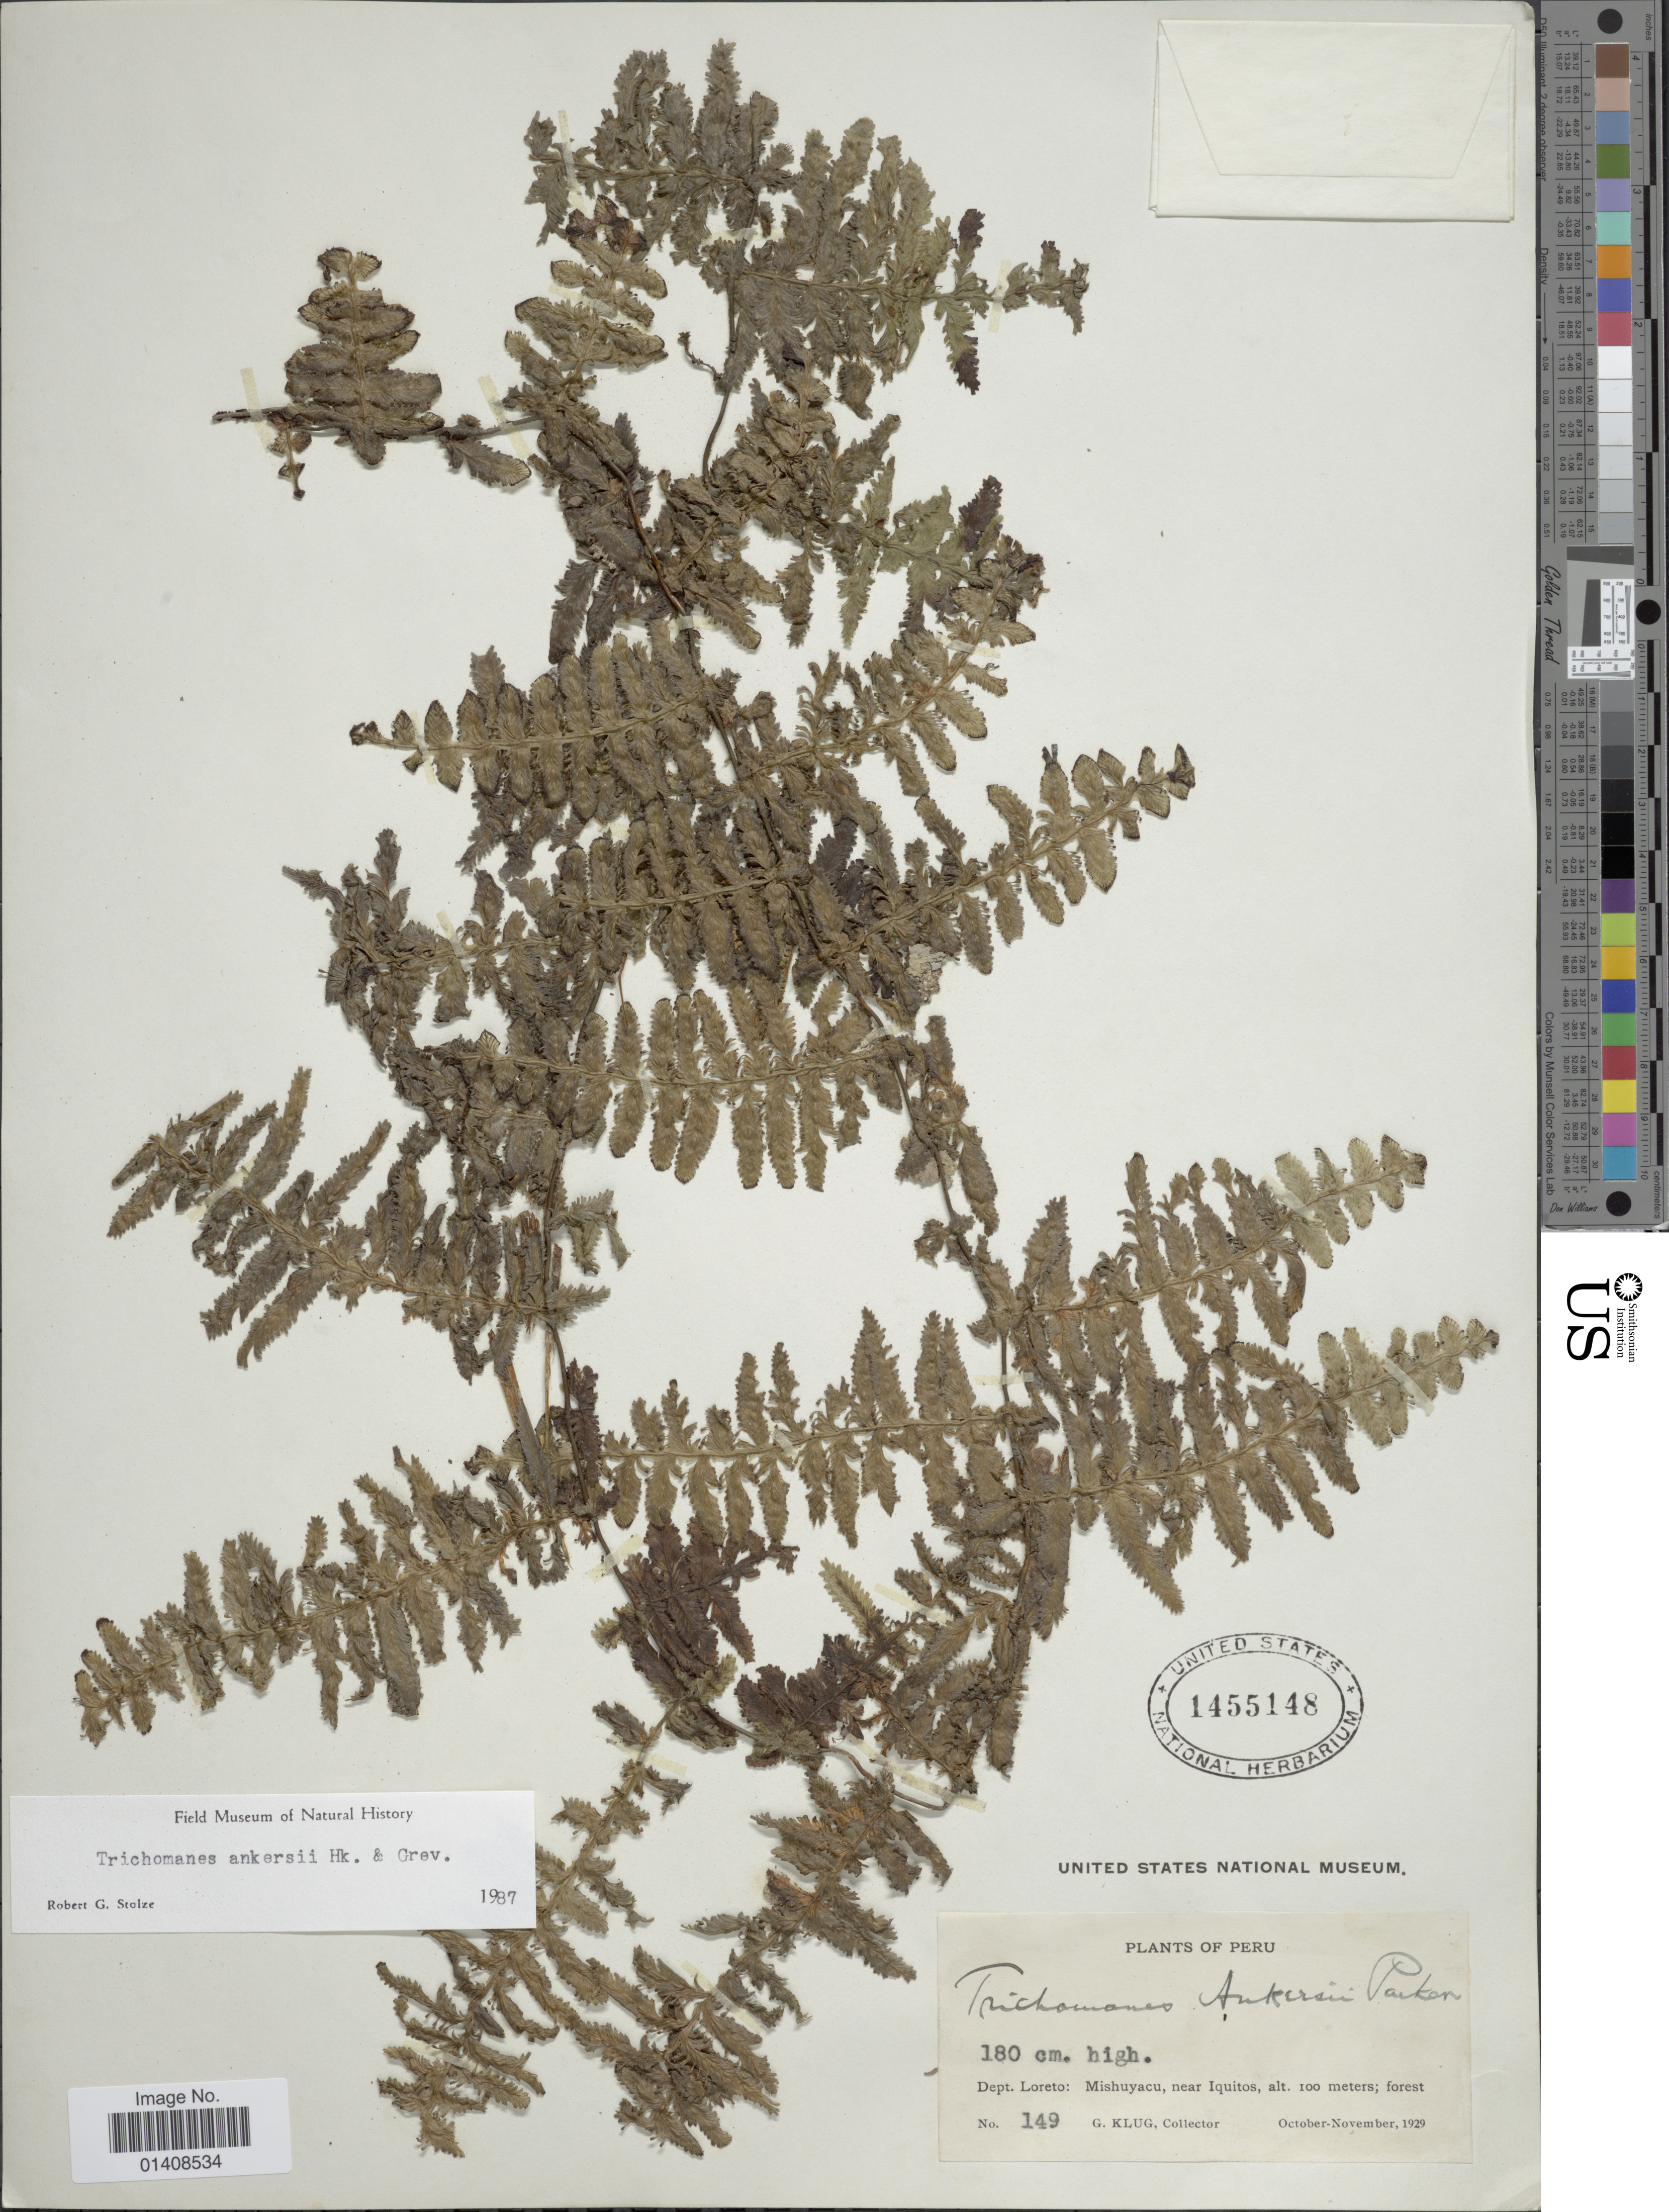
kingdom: Plantae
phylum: Tracheophyta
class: Polypodiopsida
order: Hymenophyllales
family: Hymenophyllaceae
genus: Trichomanes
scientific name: Trichomanes ankersii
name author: C. Parker ex Hook. & Grev.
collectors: G. Klug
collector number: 149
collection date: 1929-10/1929-11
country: Peru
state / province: Loreto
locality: Mishuyacu, near Iquitos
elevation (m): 100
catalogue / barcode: US 1455148